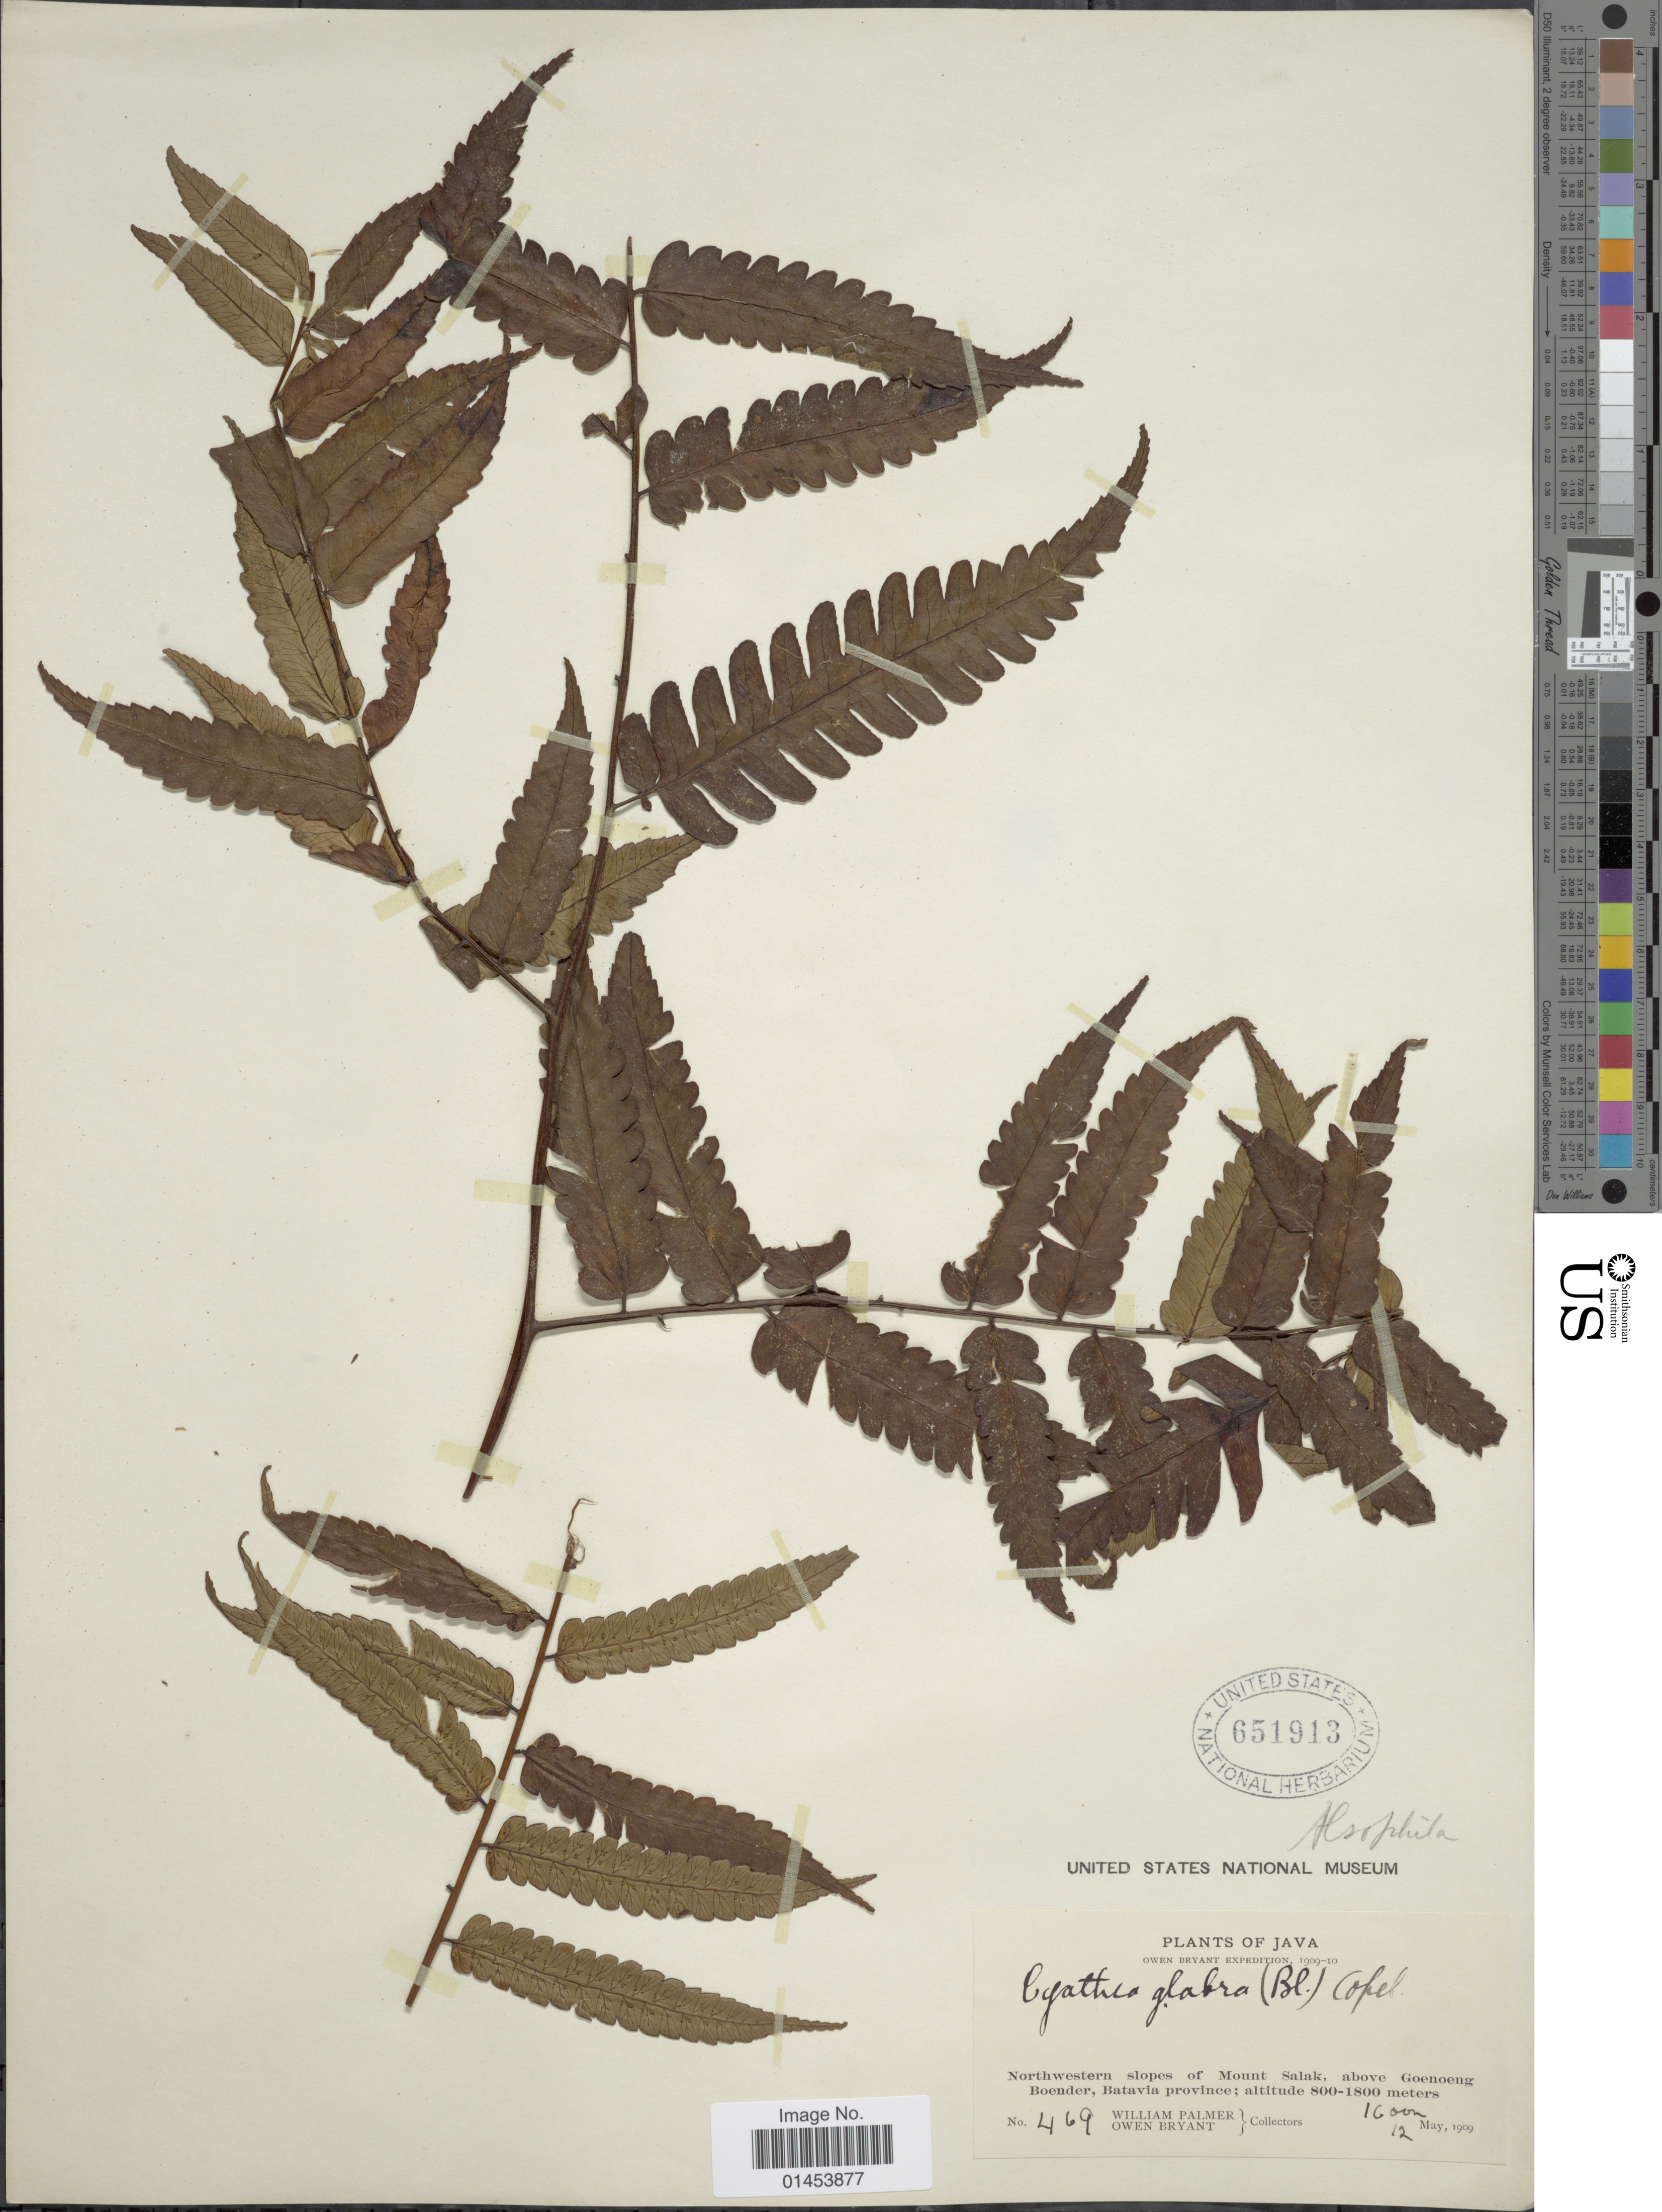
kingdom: Plantae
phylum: Tracheophyta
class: Polypodiopsida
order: Cyatheales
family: Cyatheaceae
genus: Cyathea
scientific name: Cyathea glabra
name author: (Blume) Copel.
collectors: W. Palmer & O. Bryant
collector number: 469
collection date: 1909-05-12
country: Indonesia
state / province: Java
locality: Java, Northwestern slopes of Mount Salak, above Goenoeng Boender, Batavia province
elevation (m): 800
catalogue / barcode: US 651913